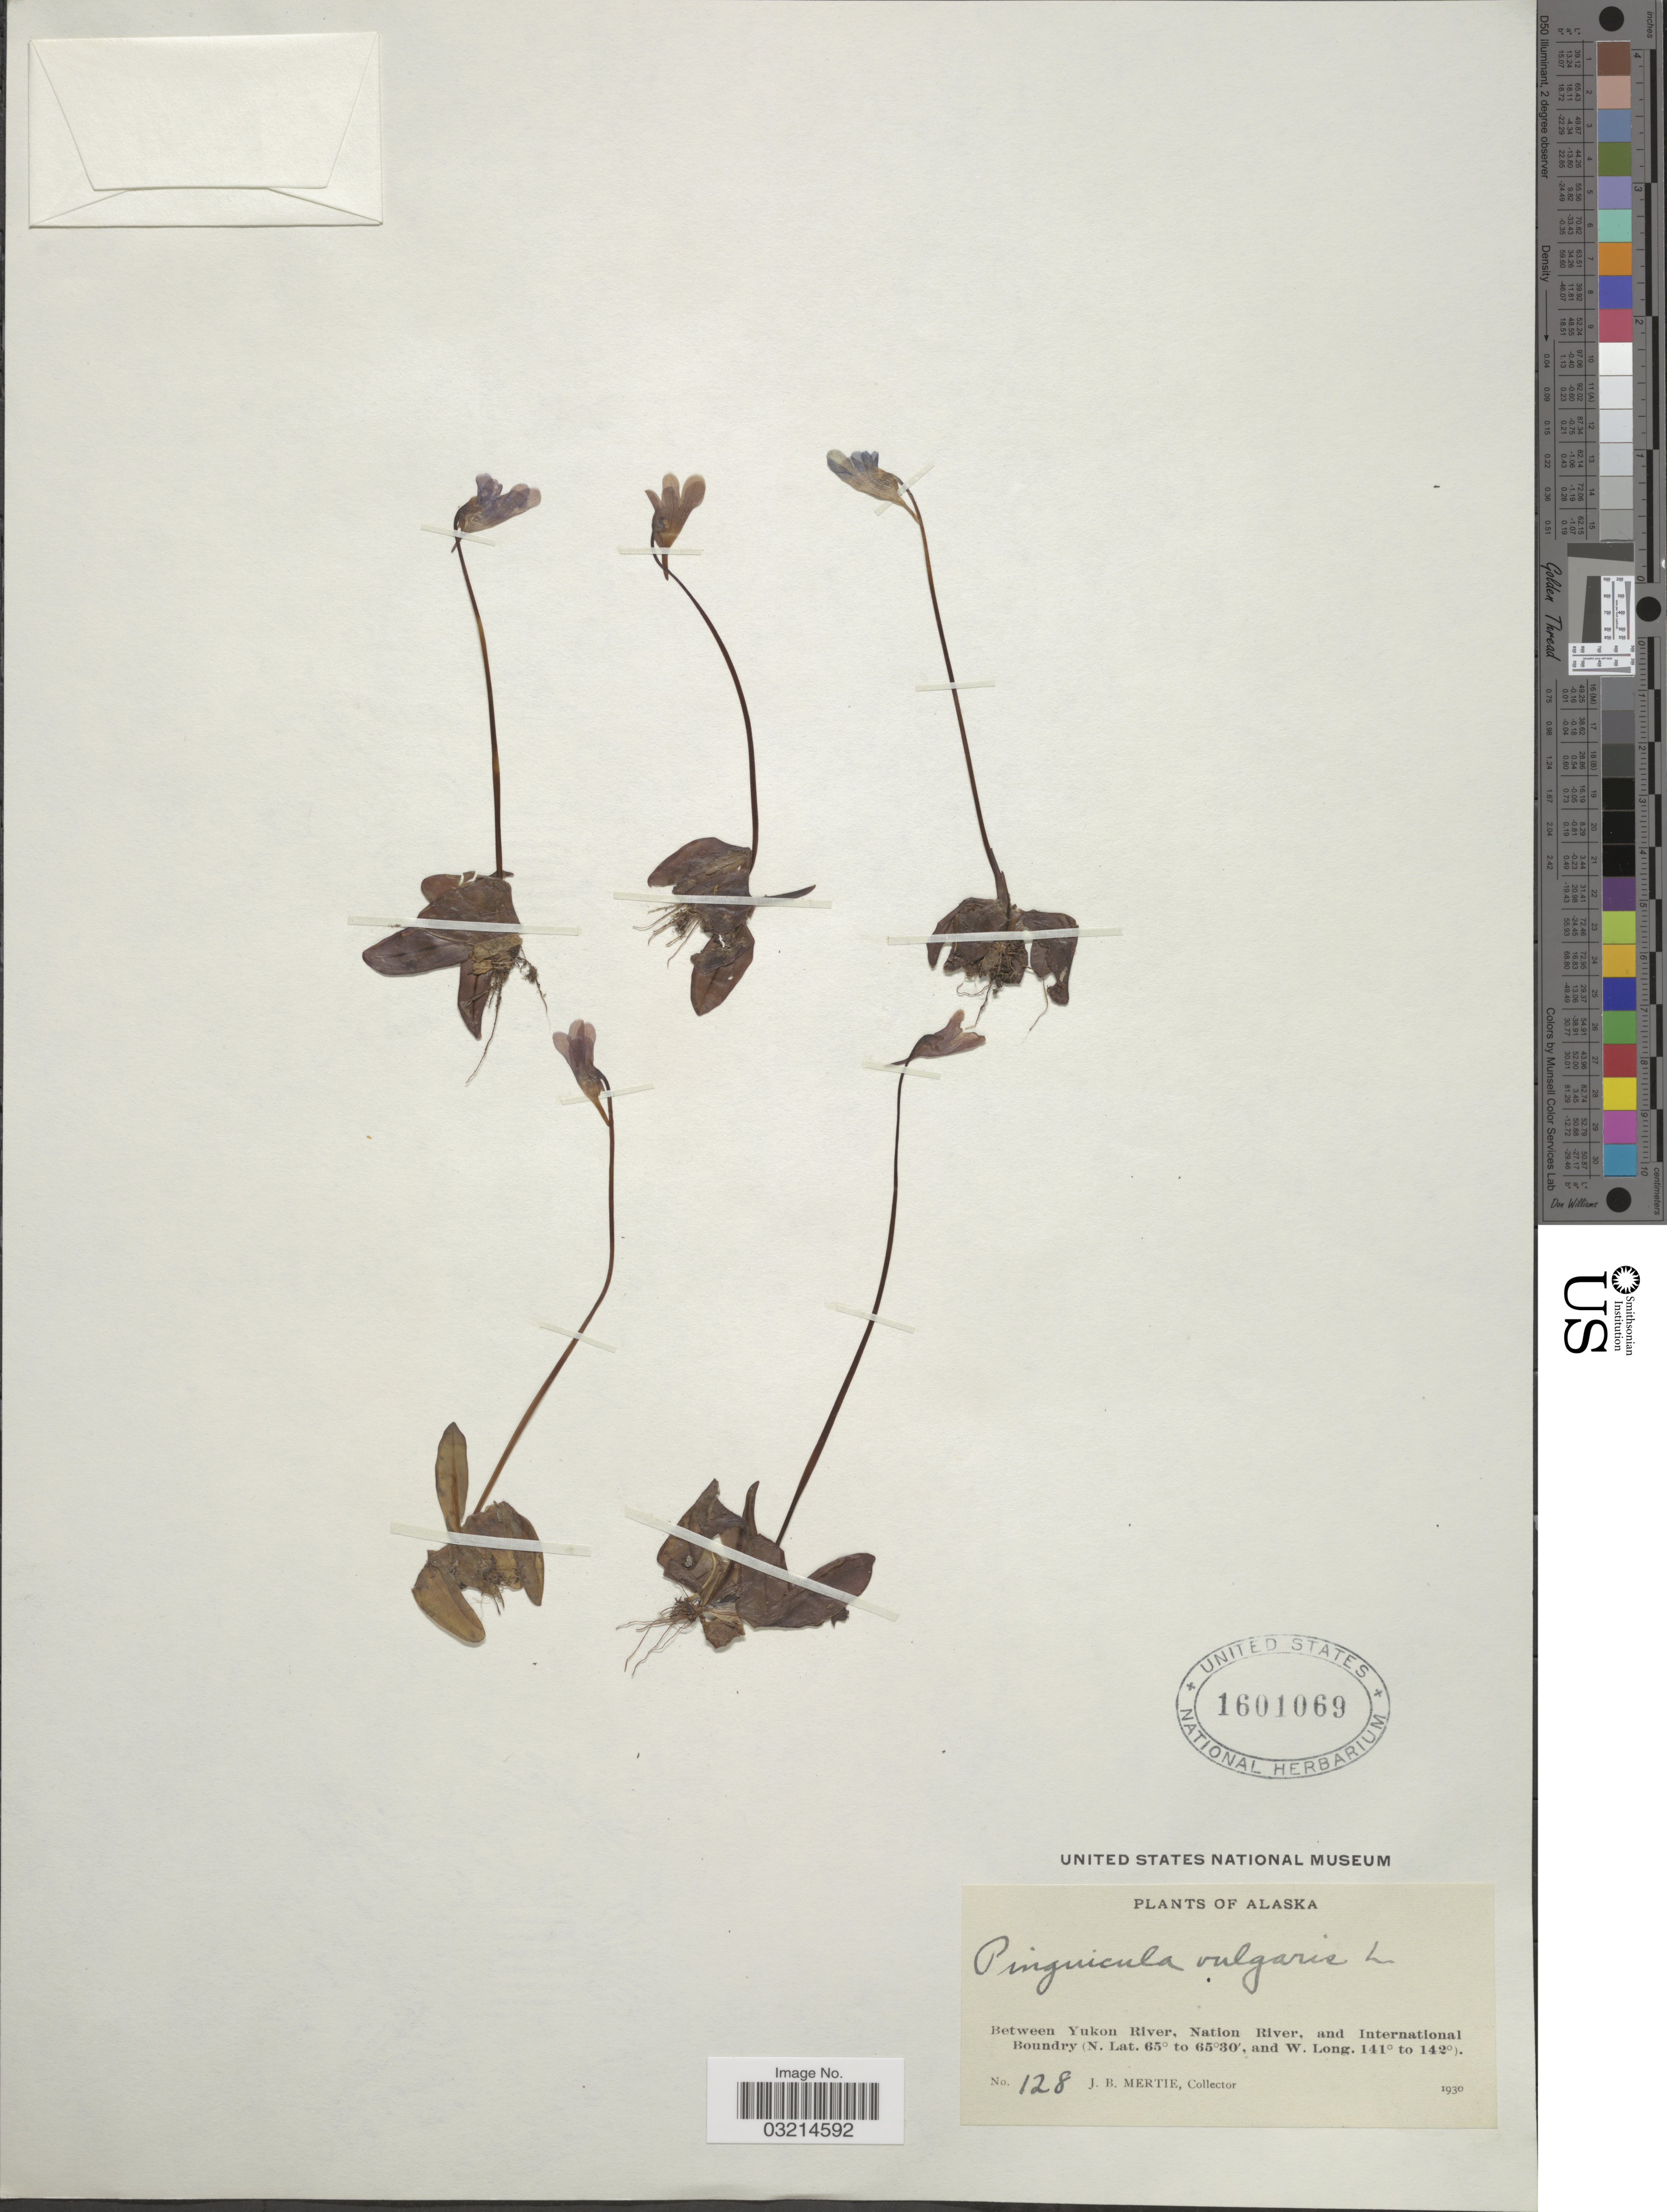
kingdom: Plantae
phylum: Tracheophyta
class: Magnoliopsida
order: Lamiales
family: Lentibulariaceae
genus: Pinguicula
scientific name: Pinguicula vulgaris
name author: L.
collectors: J. Mertie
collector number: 128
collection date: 1930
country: United States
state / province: Alaska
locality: Between Yukon River, Nation River, and International Boundary.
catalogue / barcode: US 1601069